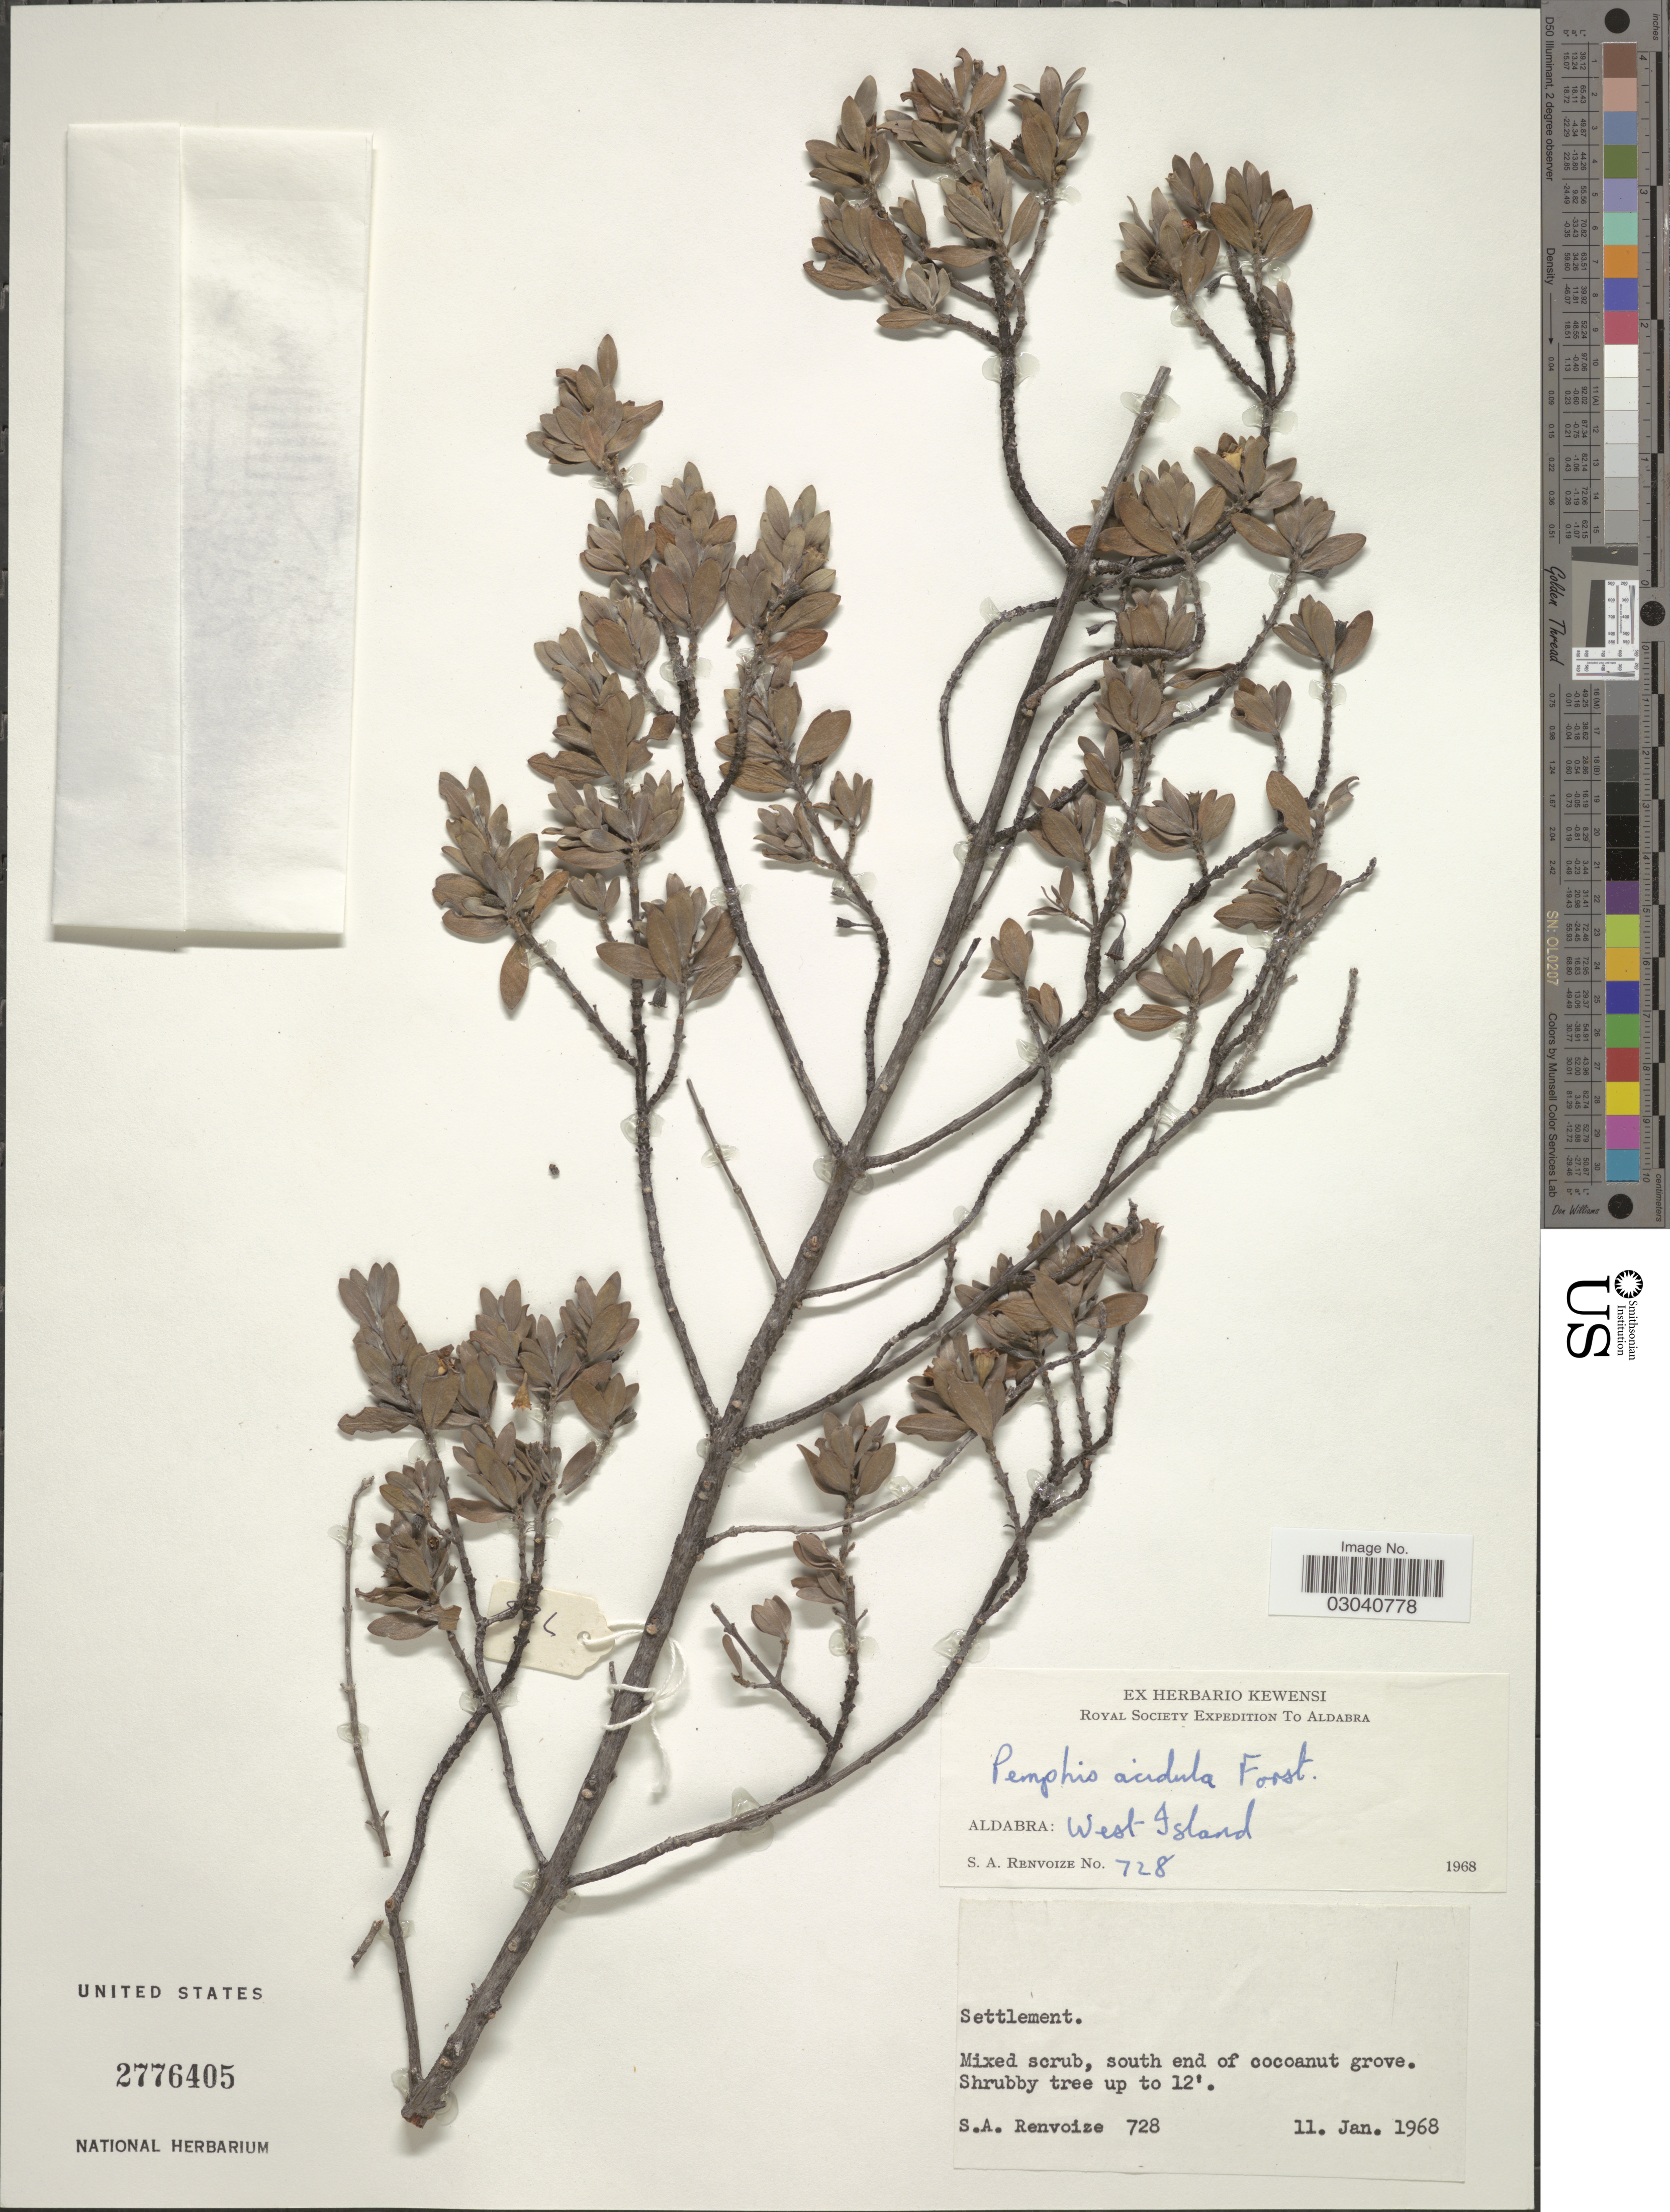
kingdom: Plantae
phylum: Tracheophyta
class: Magnoliopsida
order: Myrtales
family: Lythraceae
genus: Pemphis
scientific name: Pemphis acidula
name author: J.R. Forst. & G. Forst.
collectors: S. A. Renvoize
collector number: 728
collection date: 1968-01-11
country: Seychelles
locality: Aldabra: West Island. Settlement. South end of cocoanut grove.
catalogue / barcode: US 2776405